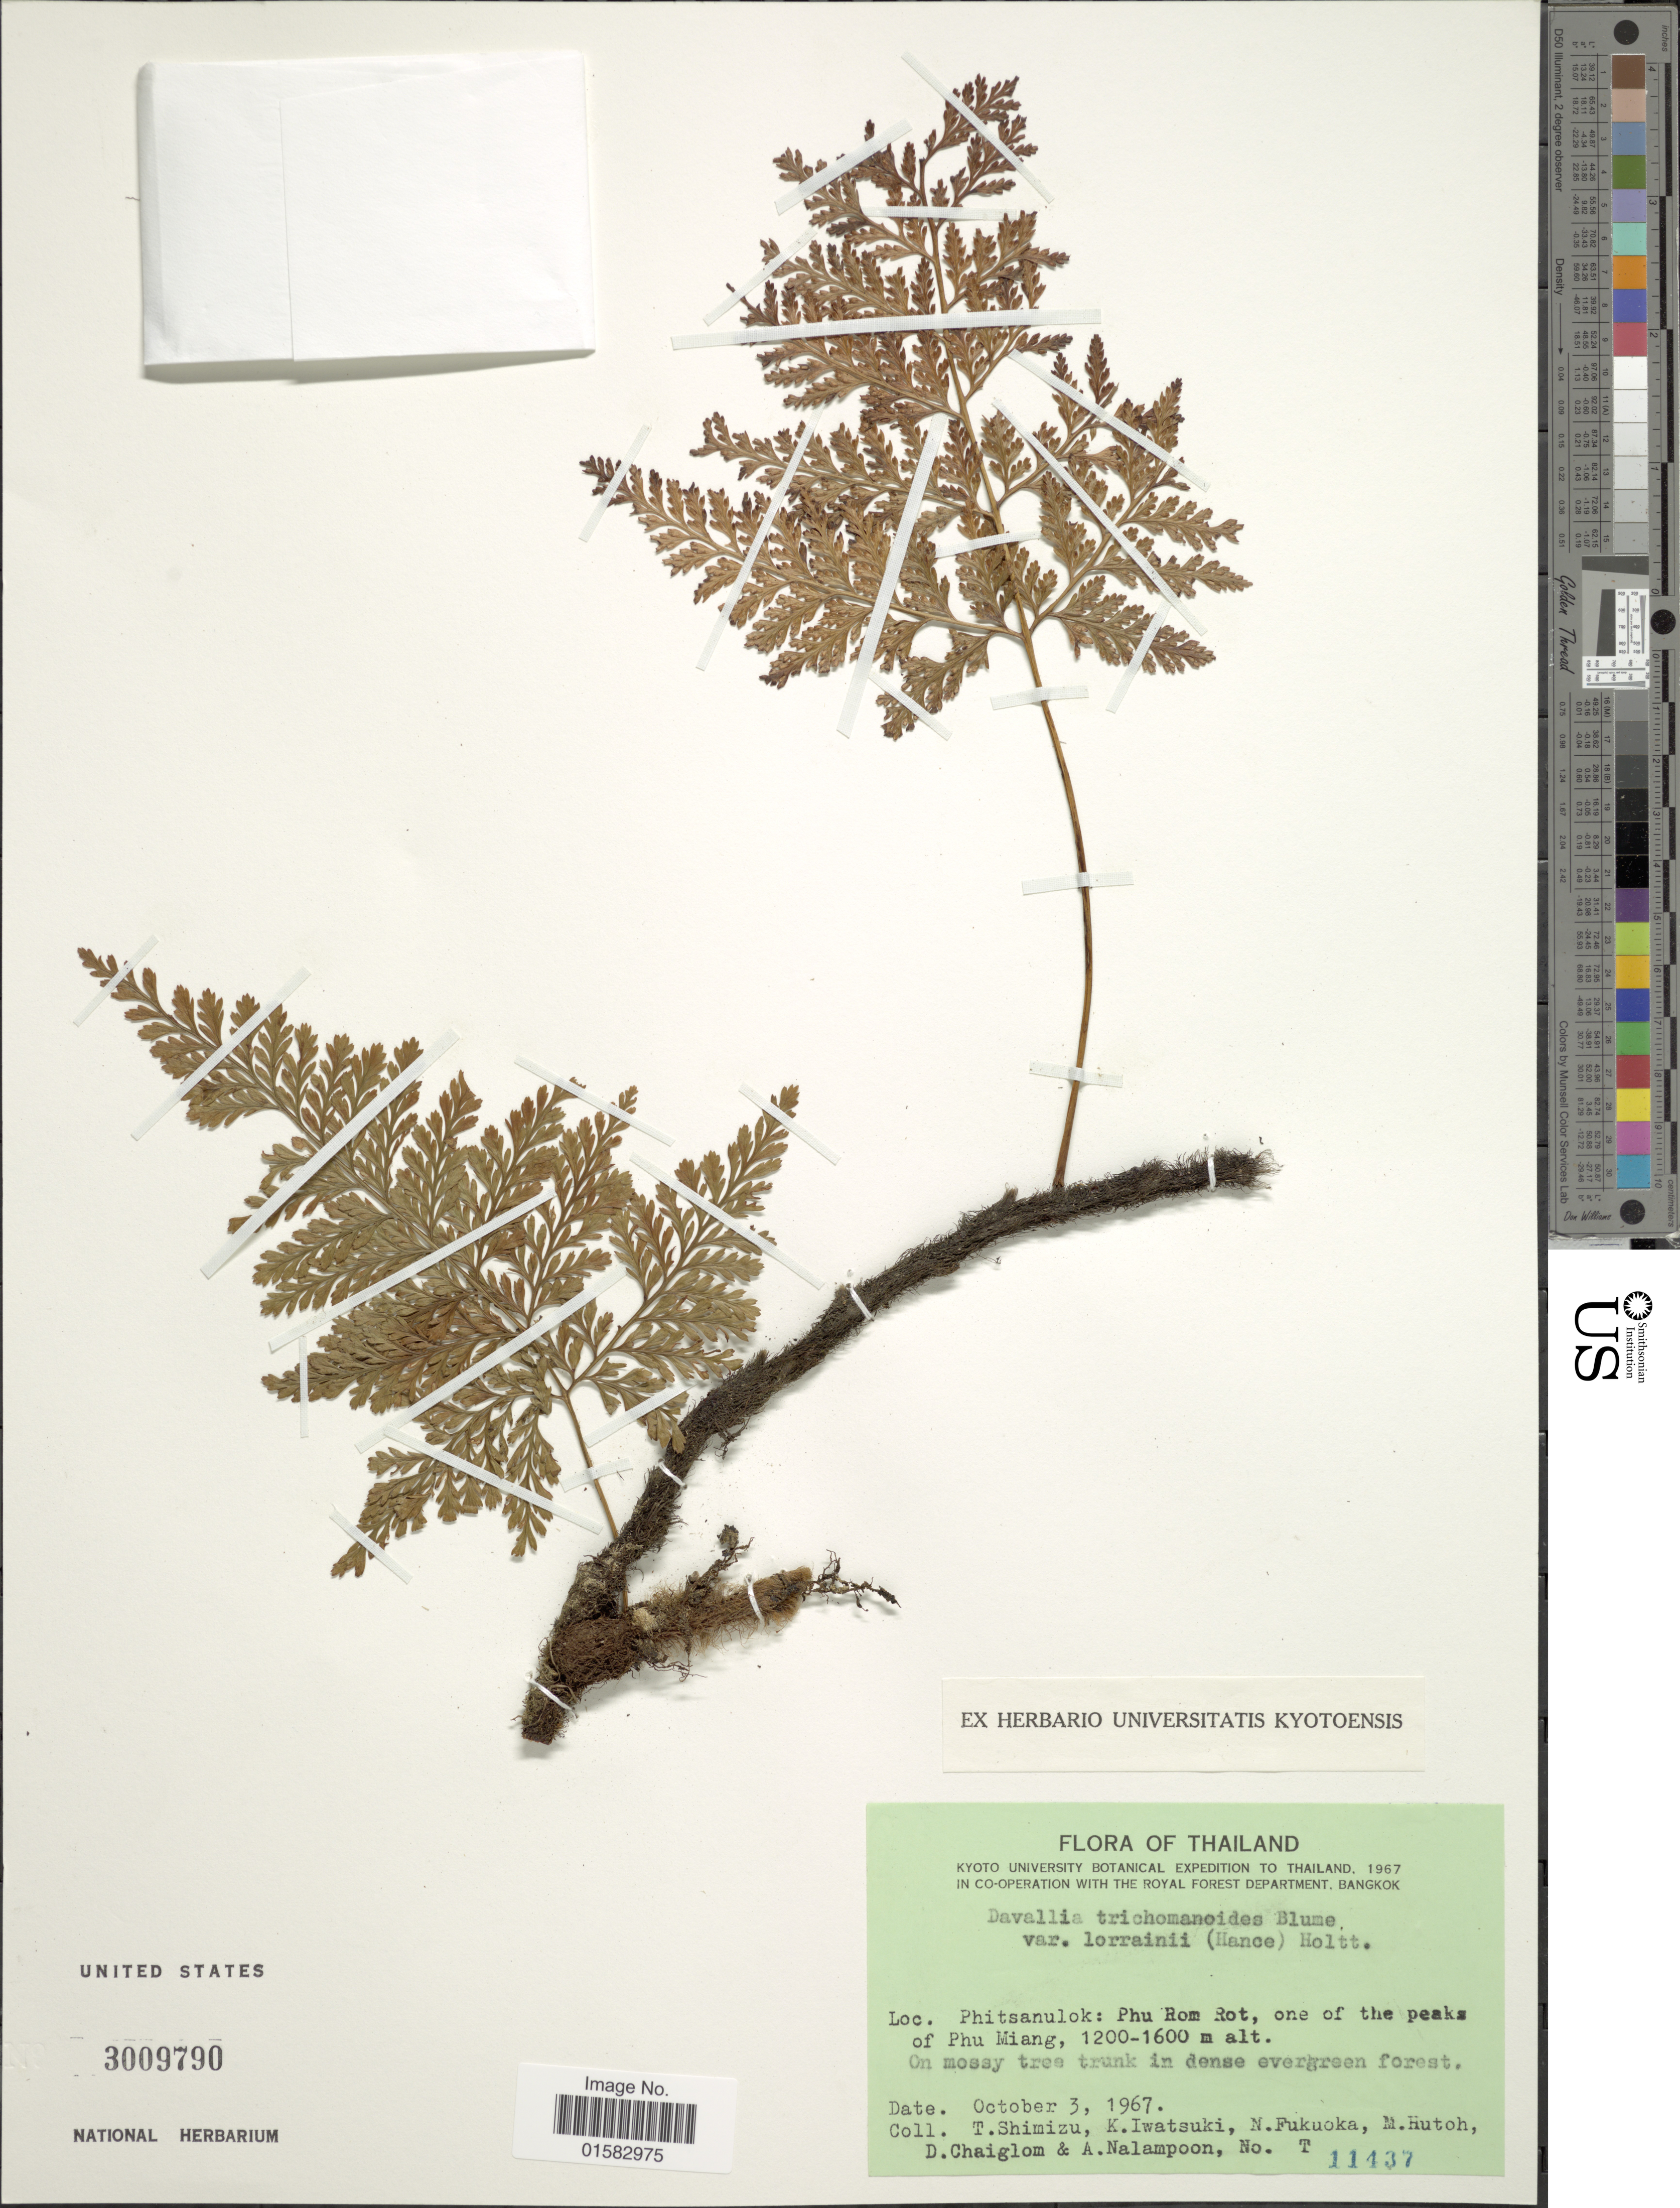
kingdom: Plantae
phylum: Tracheophyta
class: Polypodiopsida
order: Polypodiales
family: Davalliaceae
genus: Davallia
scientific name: Davallia trichomanoides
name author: Blume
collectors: T. Shimizu, K. Iwatsuki, N. Fukuoka, M. Hutoh & et al.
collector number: T11347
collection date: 1967-10-03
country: Thailand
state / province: Phitsanulok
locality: Phu Rom Rot, one of the peaks of Phu Miang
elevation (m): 1200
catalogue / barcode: US 3009790